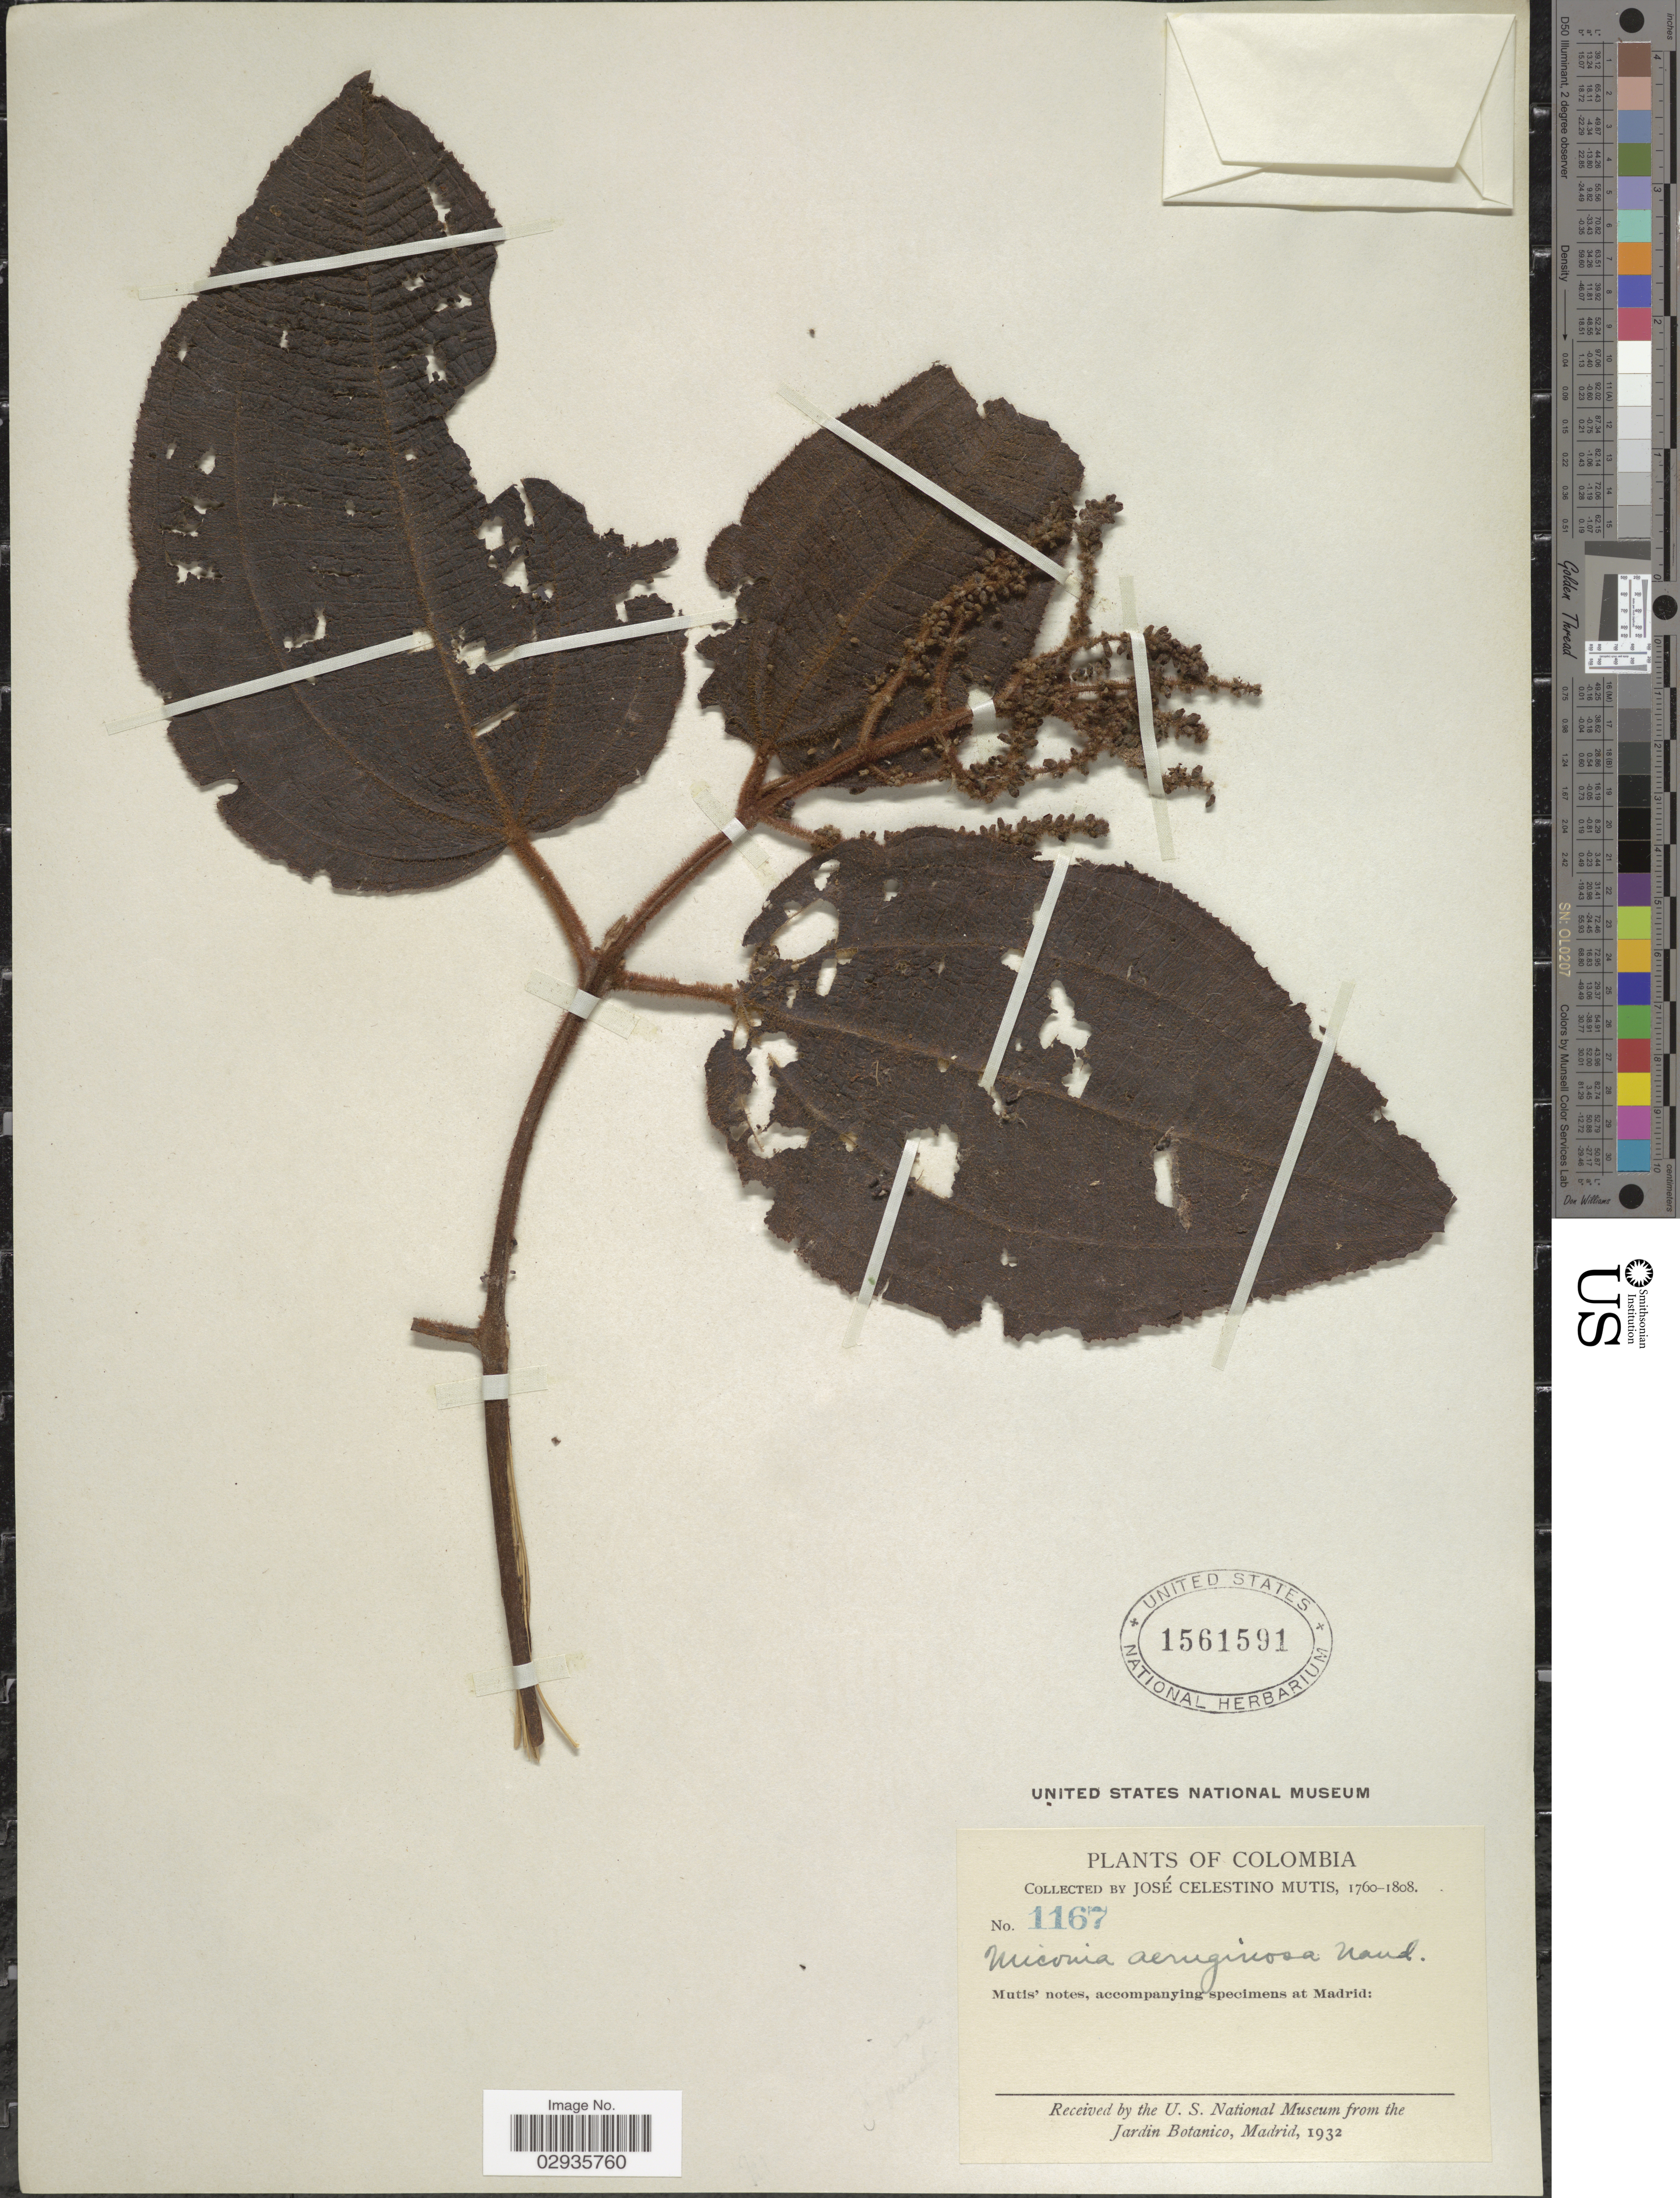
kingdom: Plantae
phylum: Tracheophyta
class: Magnoliopsida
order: Myrtales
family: Melastomataceae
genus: Miconia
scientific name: Miconia aeruginosa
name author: Naudin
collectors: J. C. B. Mutis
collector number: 1167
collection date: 1760/1808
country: Colombia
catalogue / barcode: US 1561591